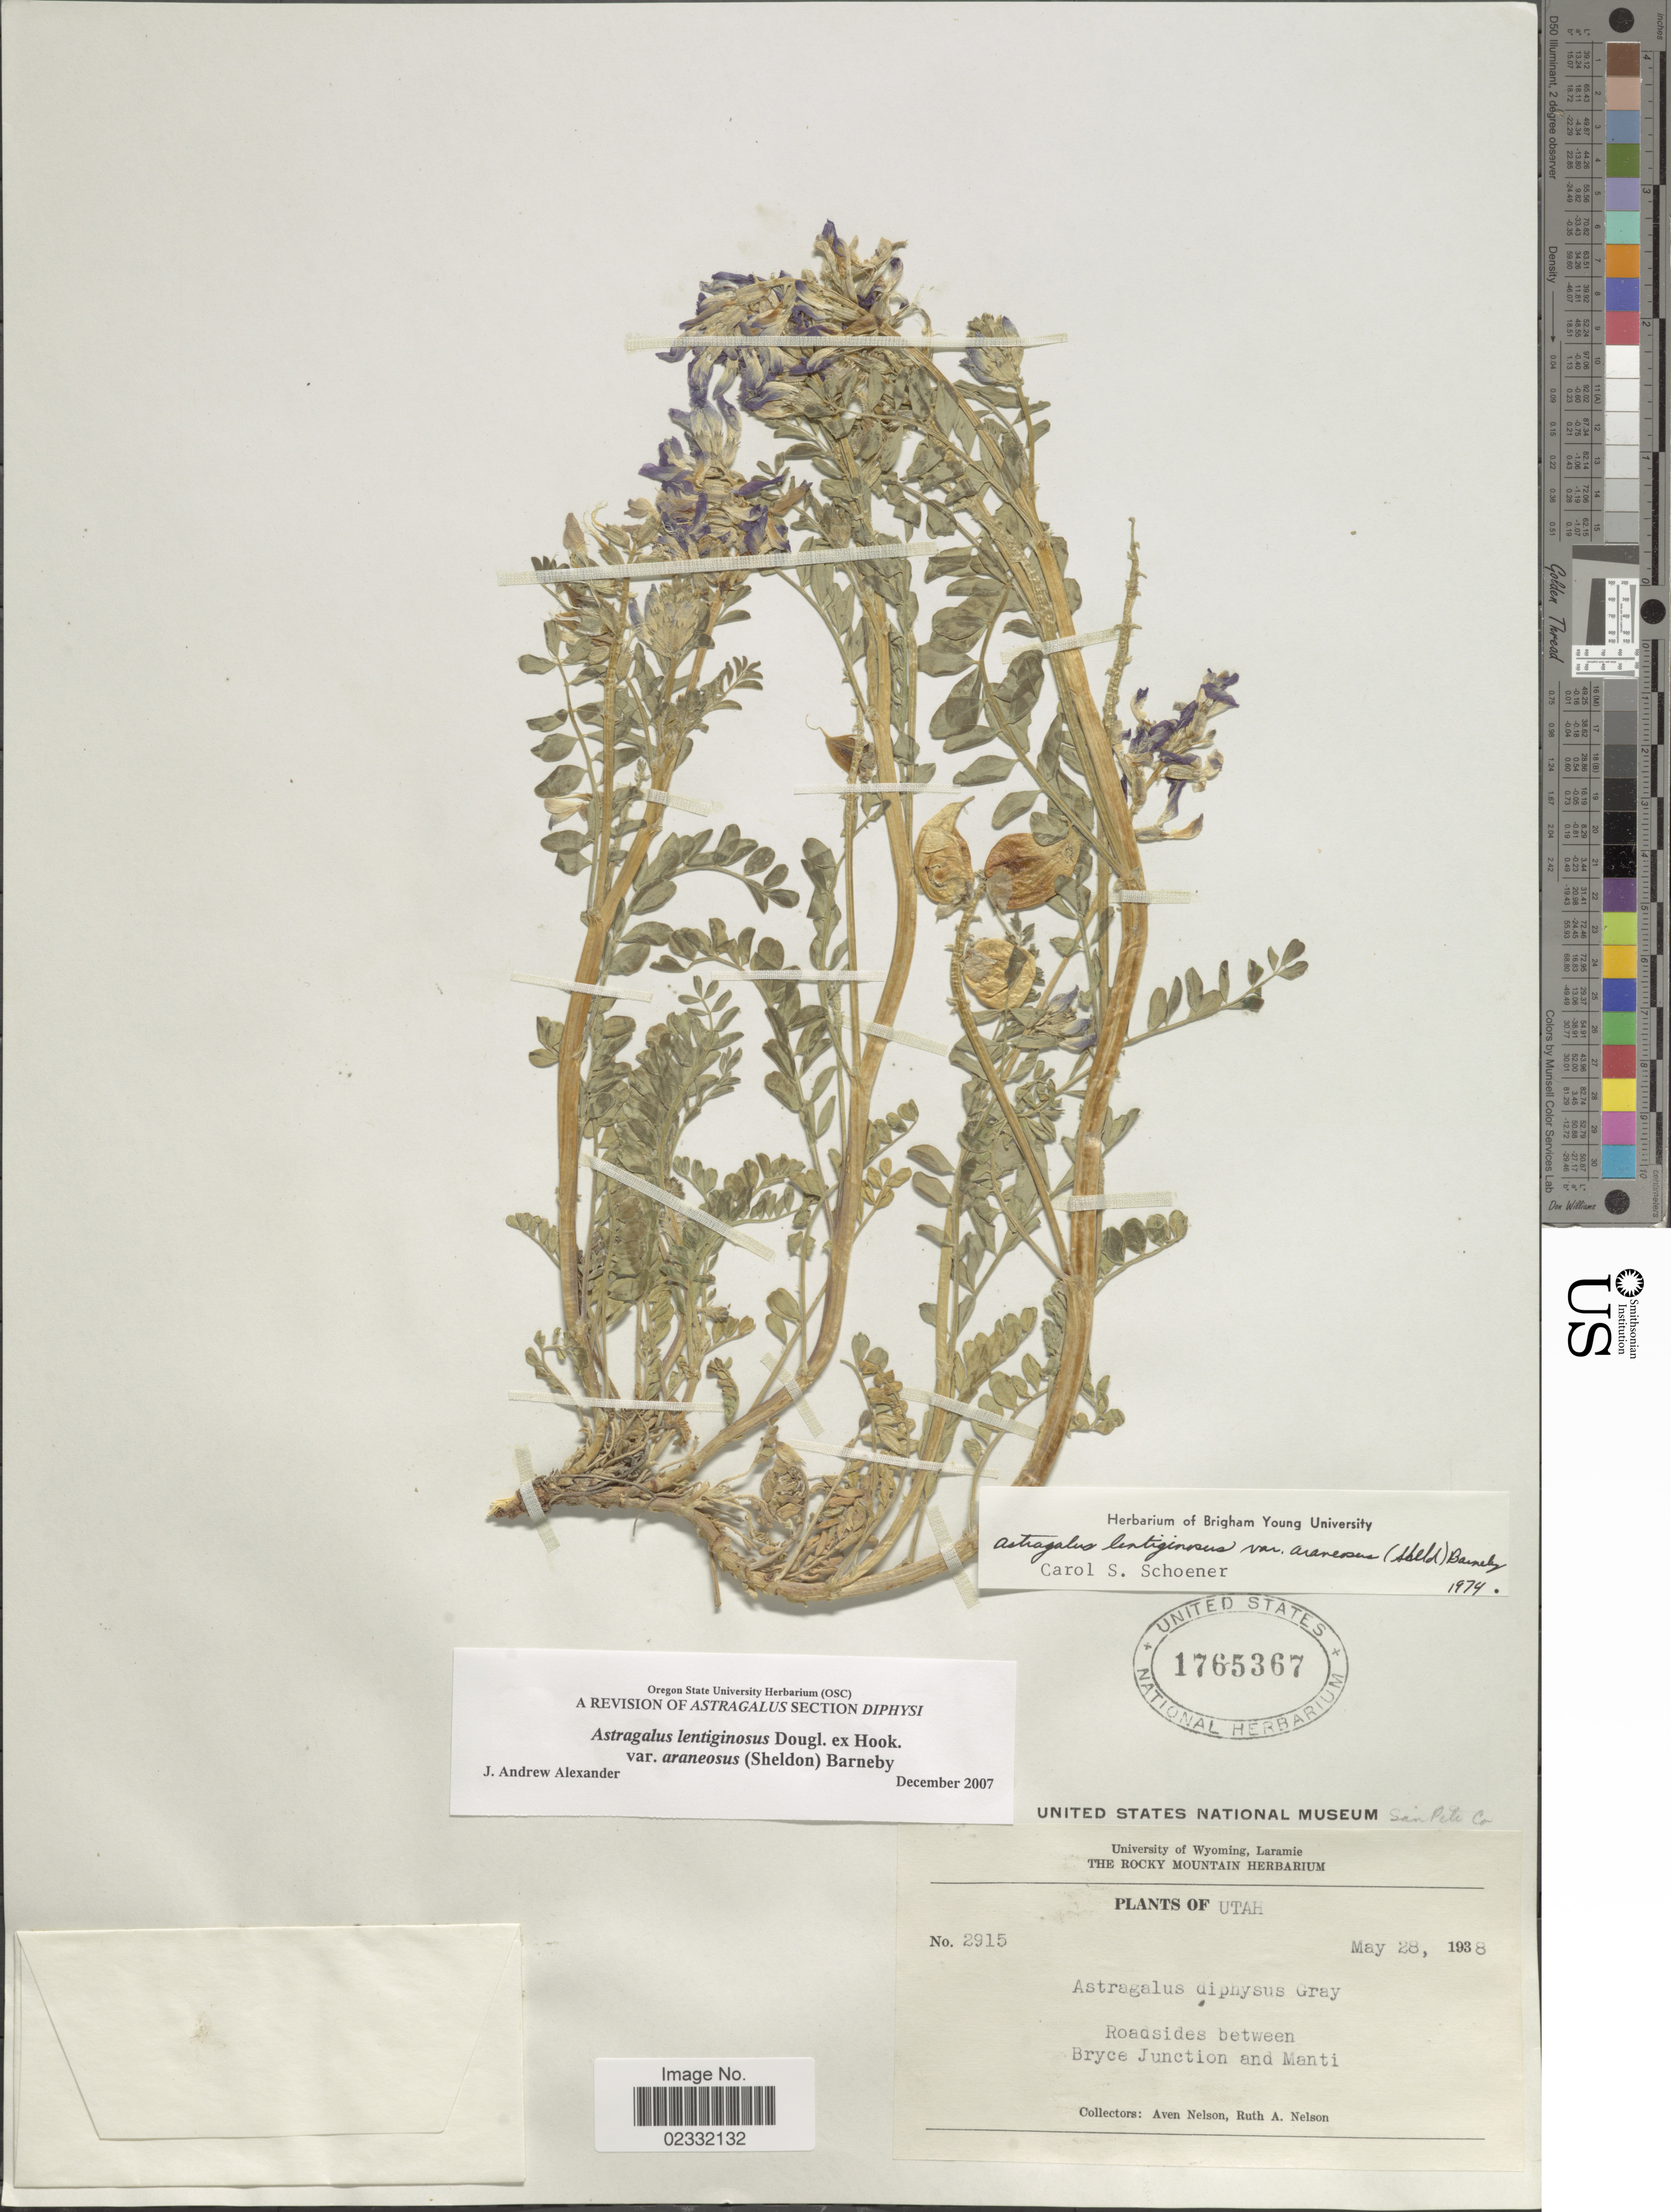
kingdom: Plantae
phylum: Tracheophyta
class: Magnoliopsida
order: Fabales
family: Fabaceae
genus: Astragalus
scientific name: Astragalus lentiginosus var. araneosus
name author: (E. Sheld.) Barneby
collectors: A. Nelson & R. A. Nelson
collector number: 2915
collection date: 1938-05-28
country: United States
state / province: Utah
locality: Roadside between Bryce Junction and Manti, San Peter Co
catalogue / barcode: US 1765367